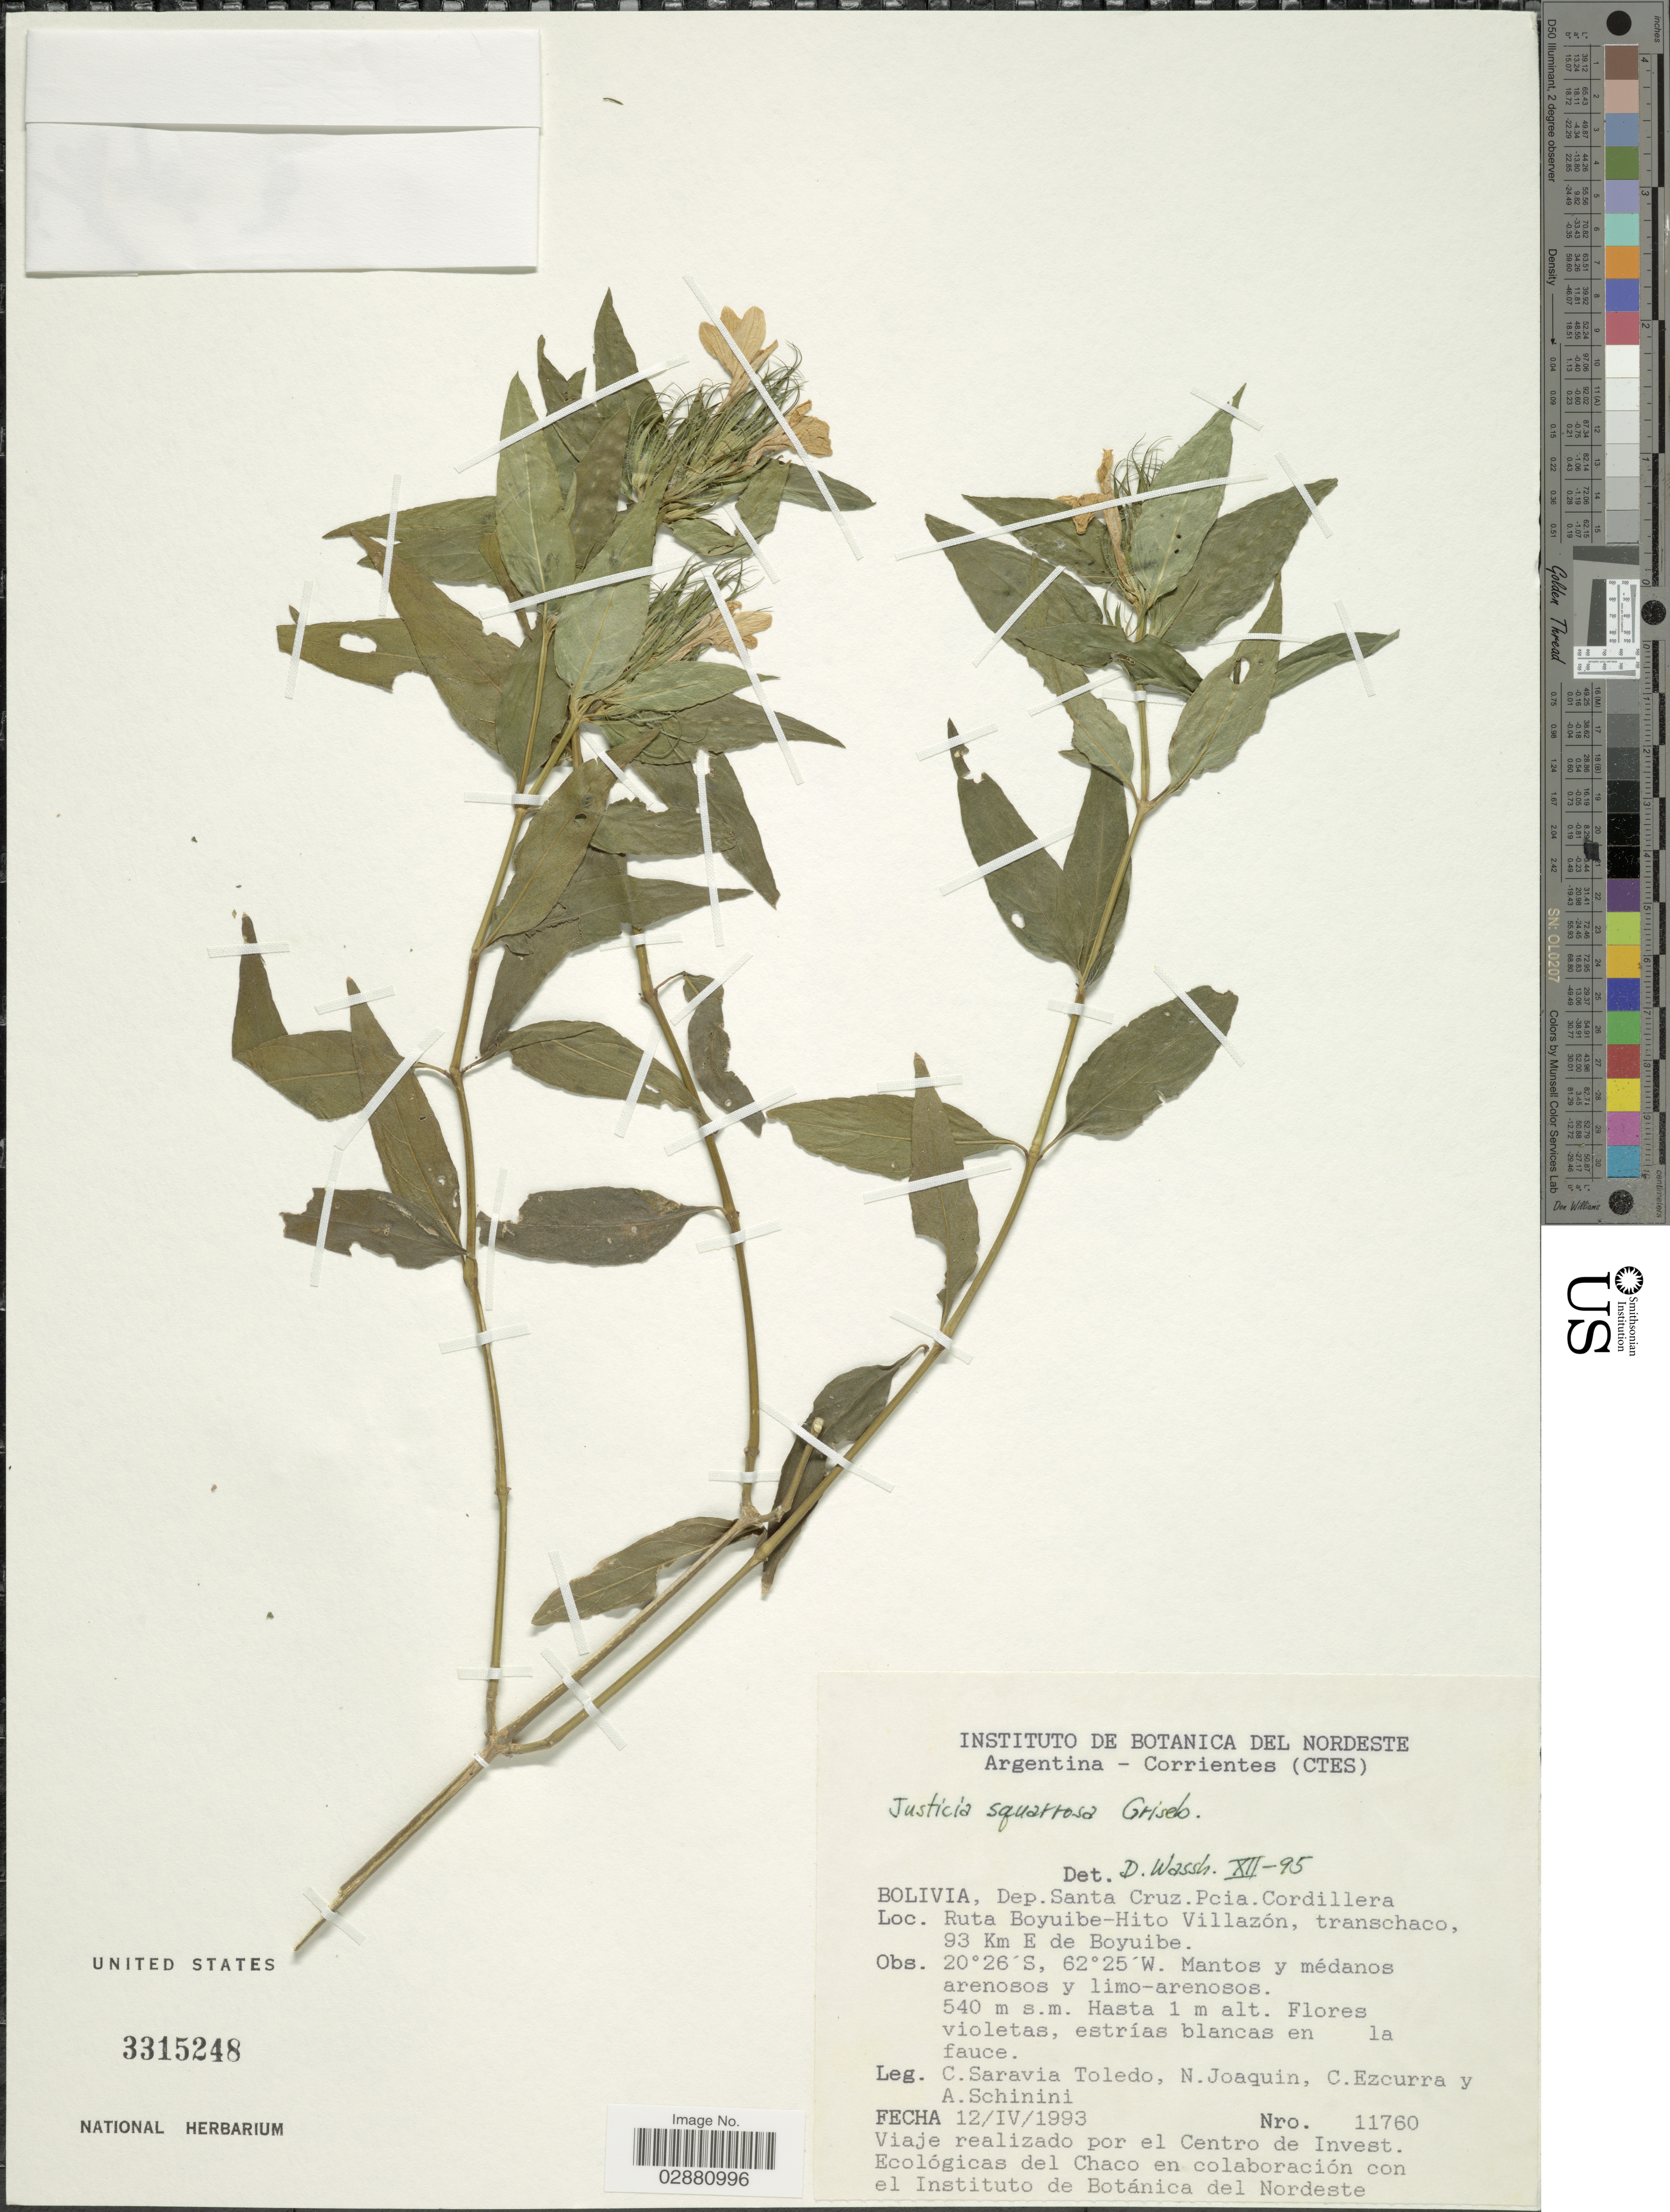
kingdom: Plantae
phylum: Tracheophyta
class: Magnoliopsida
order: Lamiales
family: Acanthaceae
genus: Justicia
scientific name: Justicia squarrosa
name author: Griseb.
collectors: C. Saravia T., N. Joaquin, C. Ezcurra & A. Schinini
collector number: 11760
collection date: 1993-04-12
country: Bolivia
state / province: Santa Cruz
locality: Dep. Santa Cruz. Pcia. Cordillera. Ruta Boyuibe-Hito Villazón, transchaco, 93 Km E de Boyuibe.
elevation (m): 540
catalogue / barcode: US 3315248